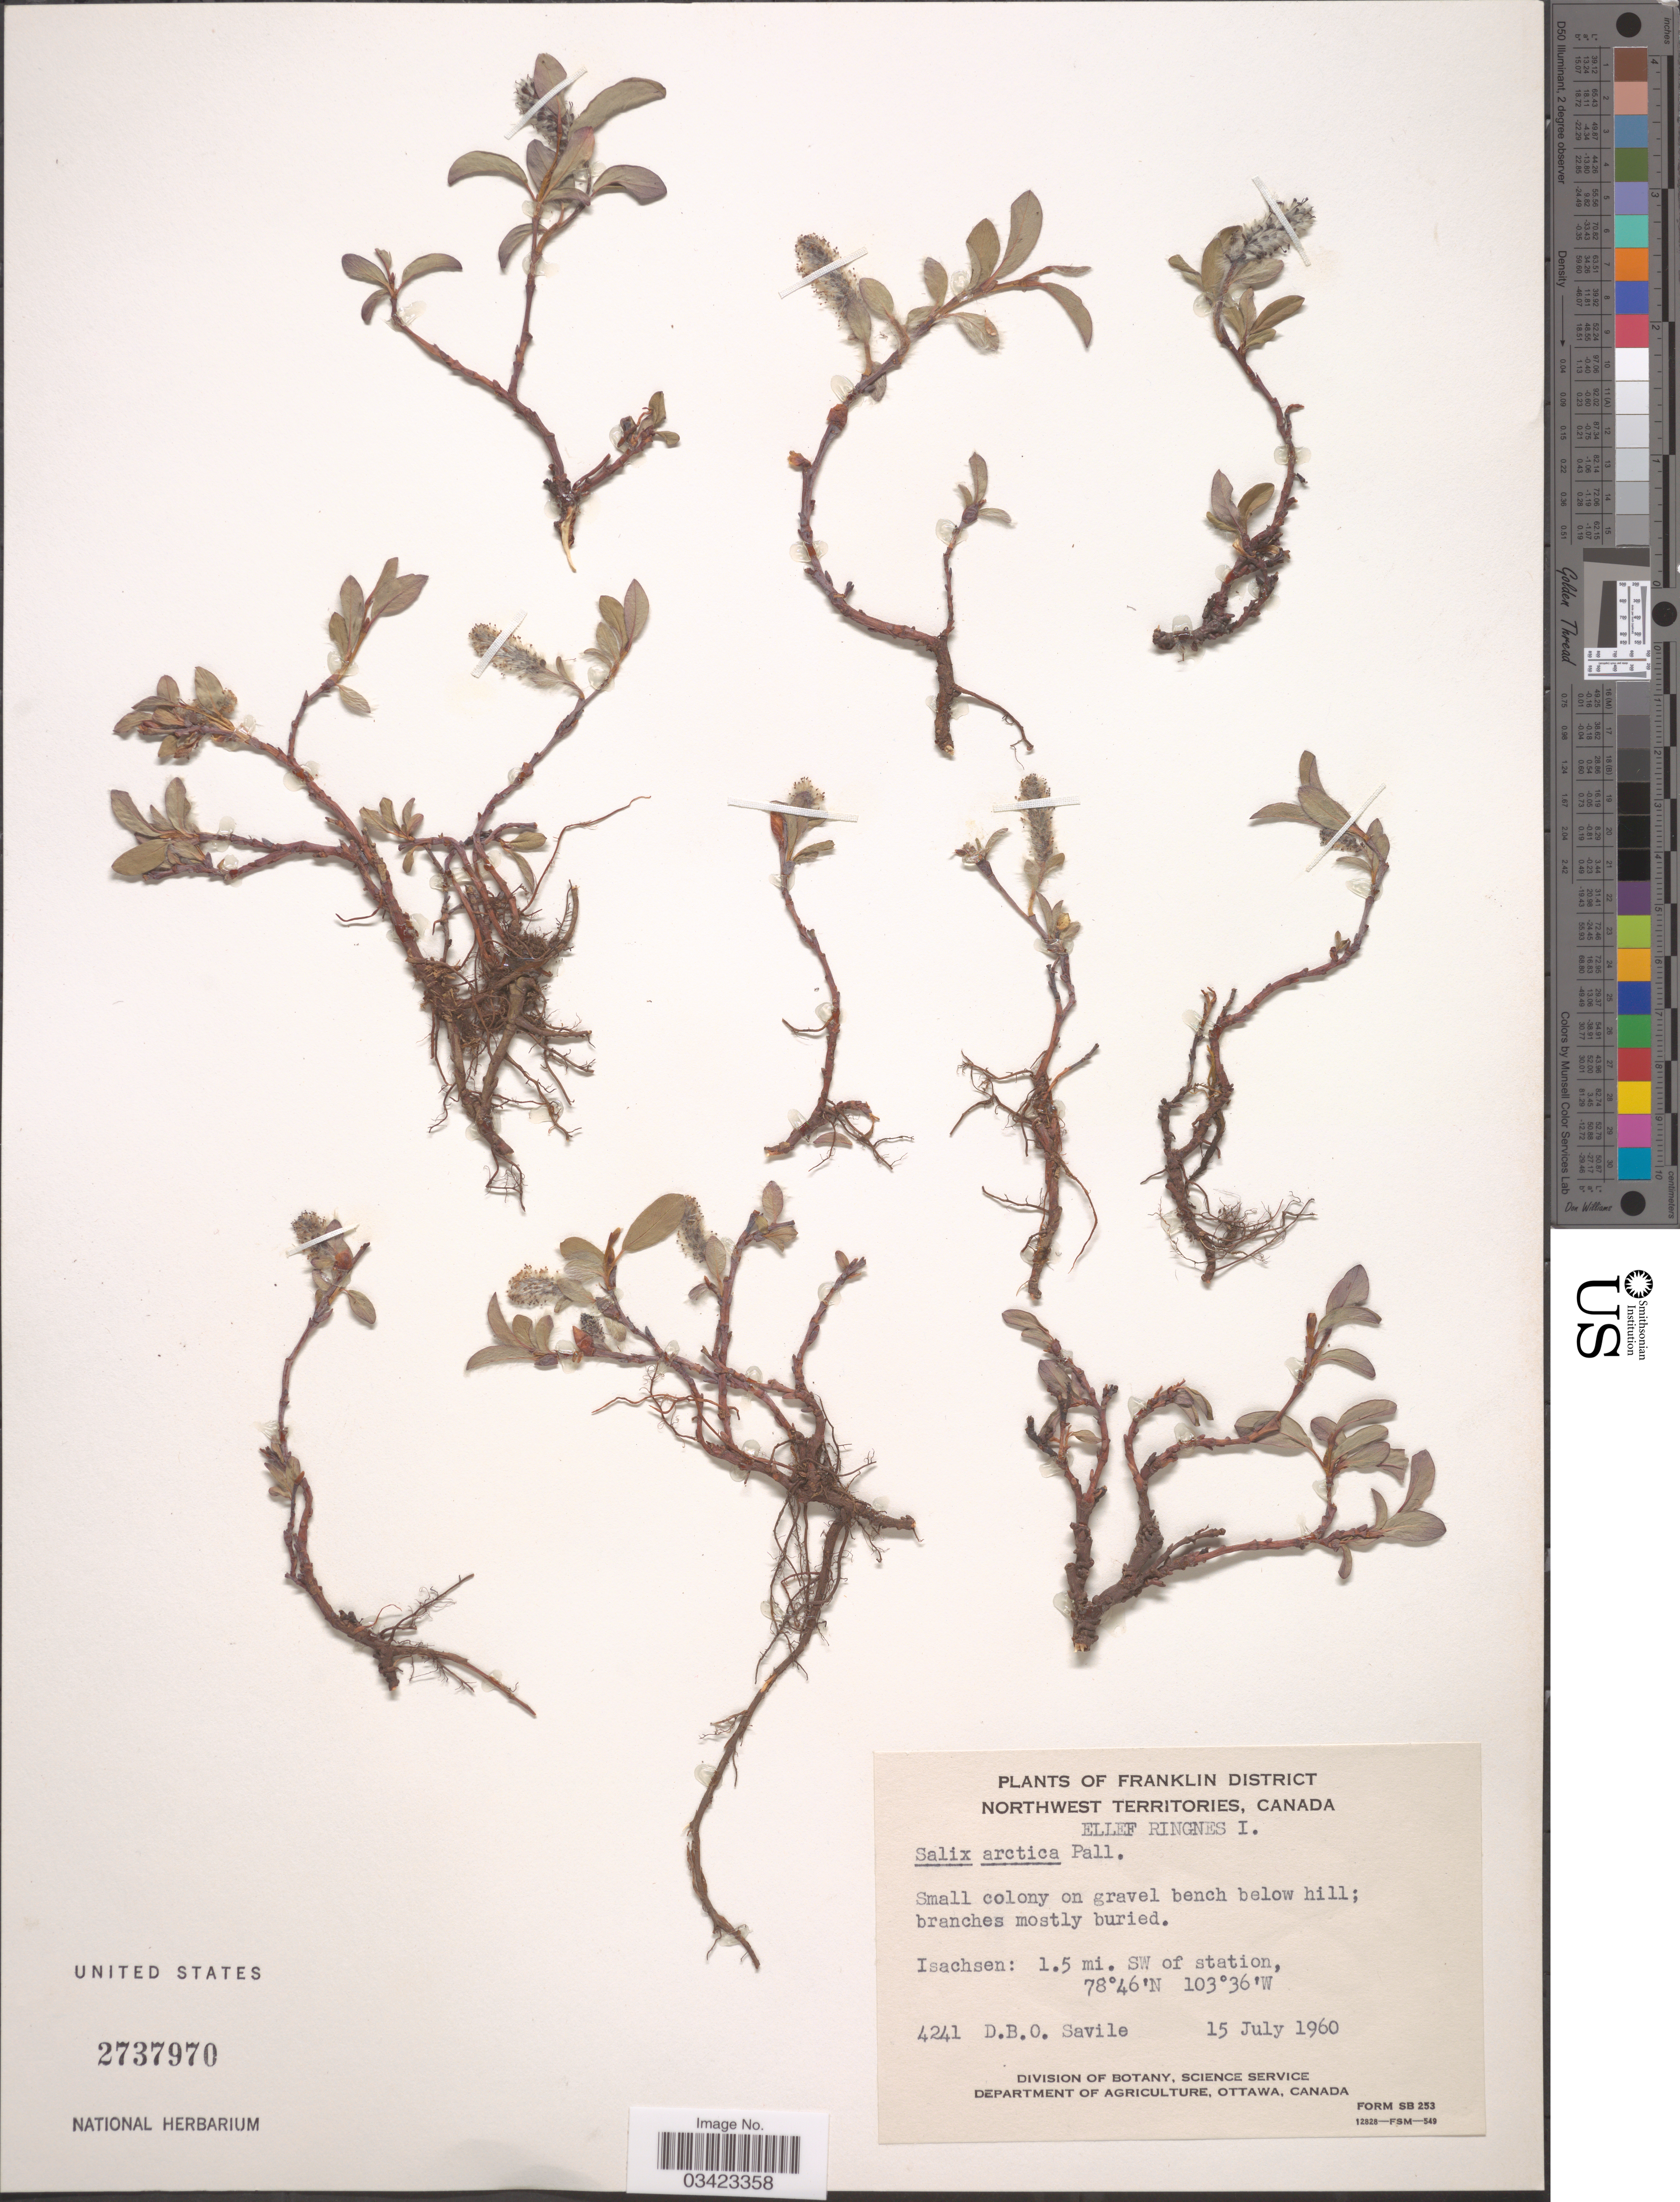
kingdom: Plantae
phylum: Tracheophyta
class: Magnoliopsida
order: Malpighiales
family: Salicaceae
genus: Salix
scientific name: Salix arctica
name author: Pall.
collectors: D. Savile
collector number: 4241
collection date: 1960-07-15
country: Canada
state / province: Northwest Territories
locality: Franklin District. Isachsen: 1.5 mi. SW of station.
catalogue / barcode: US 2737970